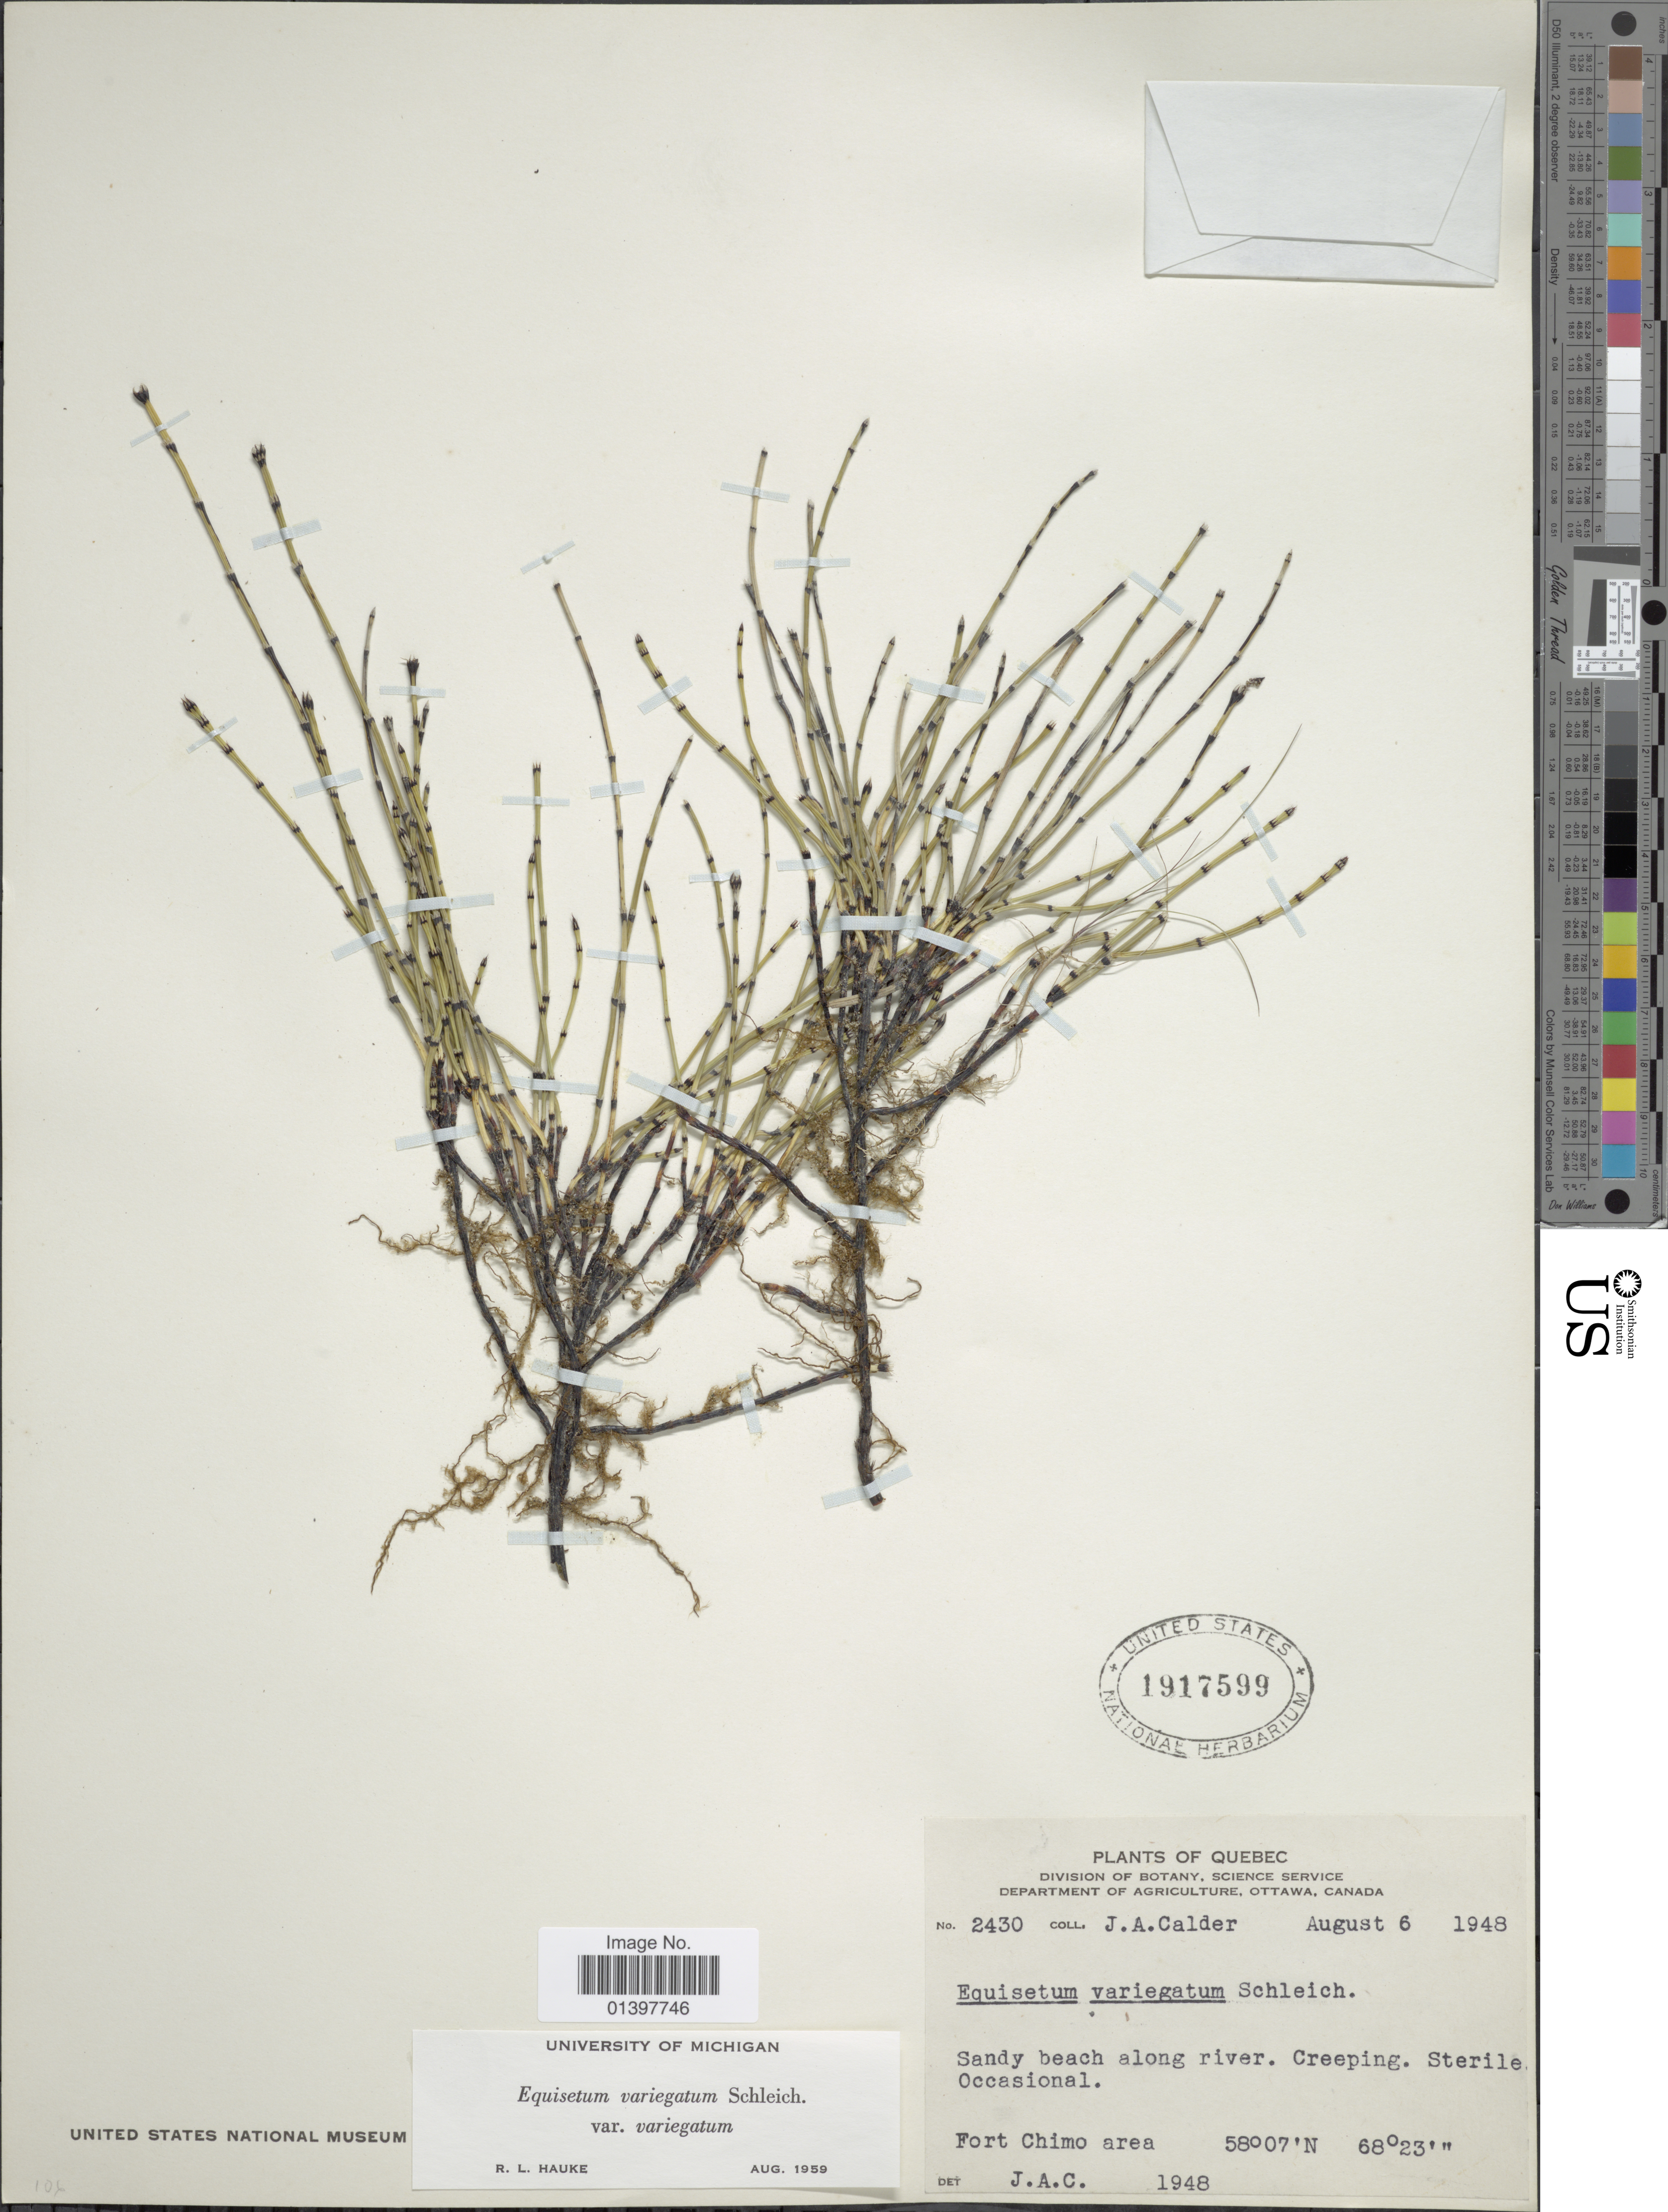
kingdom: Plantae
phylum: Tracheophyta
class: Polypodiopsida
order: Equisetales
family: Equisetaceae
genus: Equisetum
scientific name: Equisetum variegatum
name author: Schleich. ex F. Weber & D. Mohr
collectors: J. A. Calder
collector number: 2430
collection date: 1948-08-06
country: Canada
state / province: Quebec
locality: Sandy Beach along river, creeping, Fort Chimo area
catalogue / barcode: US 1917599